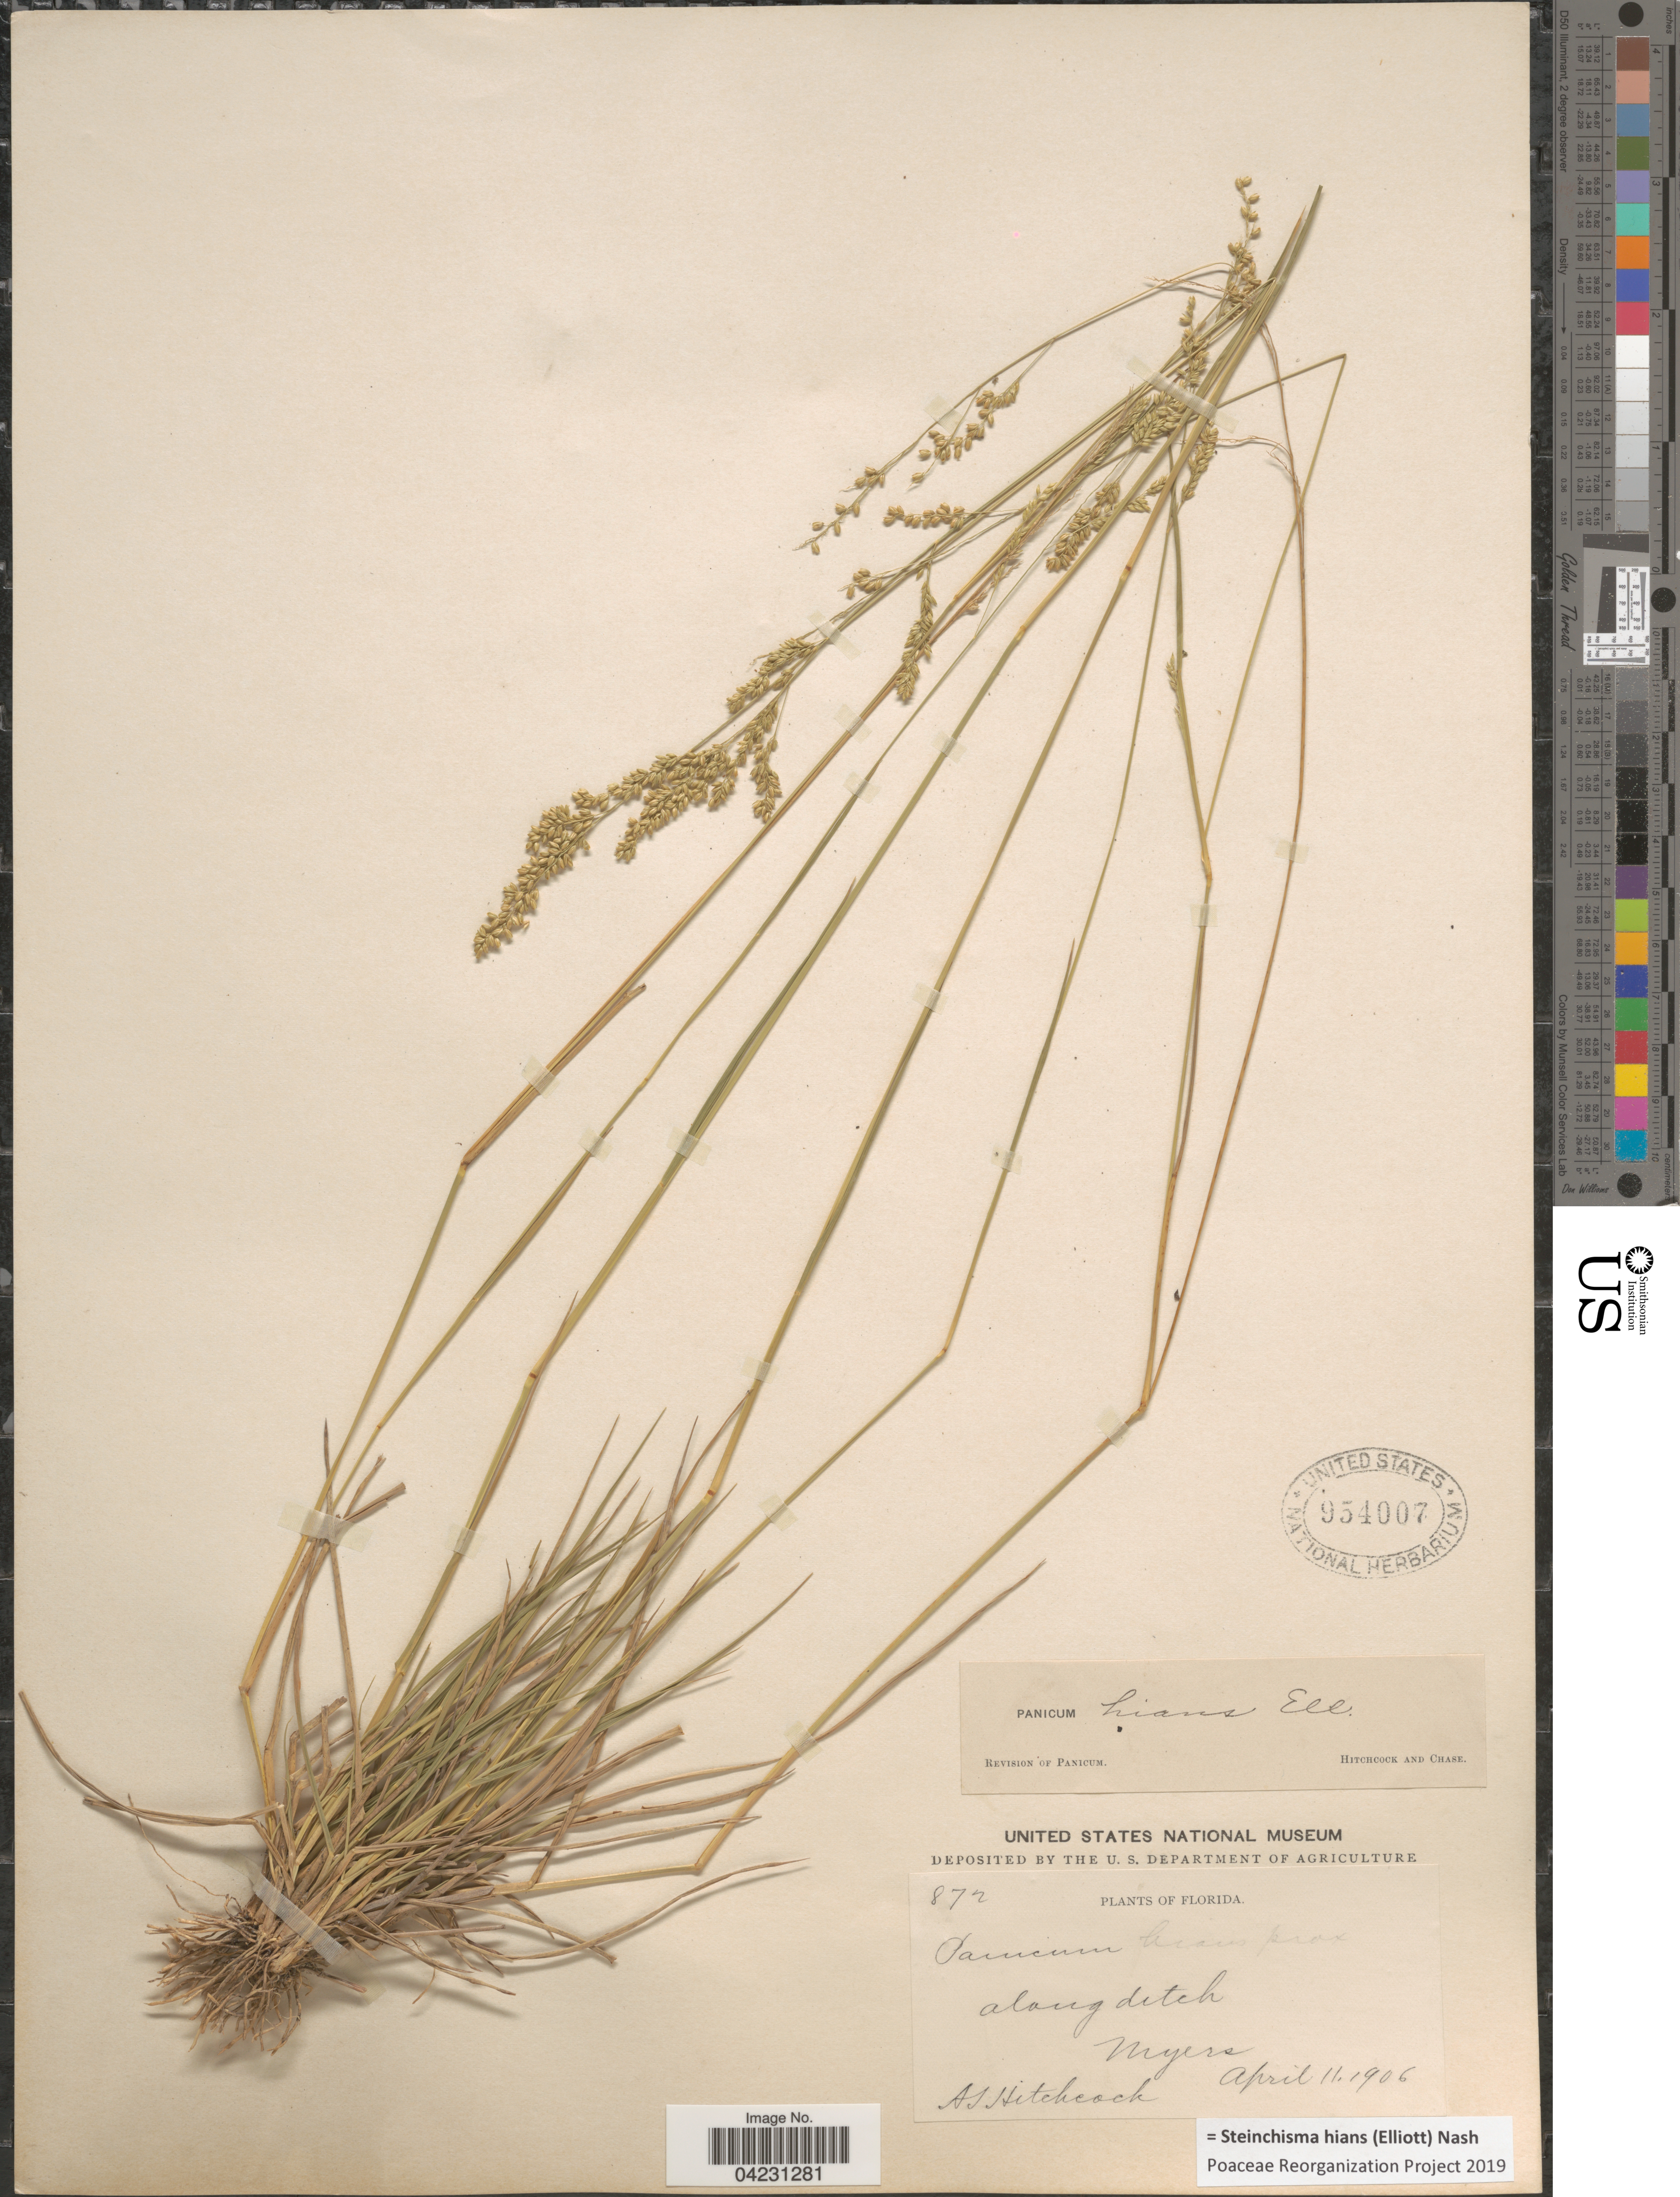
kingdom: Plantae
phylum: Tracheophyta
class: Liliopsida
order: Poales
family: Poaceae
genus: Steinchisma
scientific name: Steinchisma hians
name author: (Elliott) Nash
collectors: A. S. Hitchcock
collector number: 872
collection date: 1906-04-11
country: United States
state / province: Florida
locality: Along ditch Myers.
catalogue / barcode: US 954007